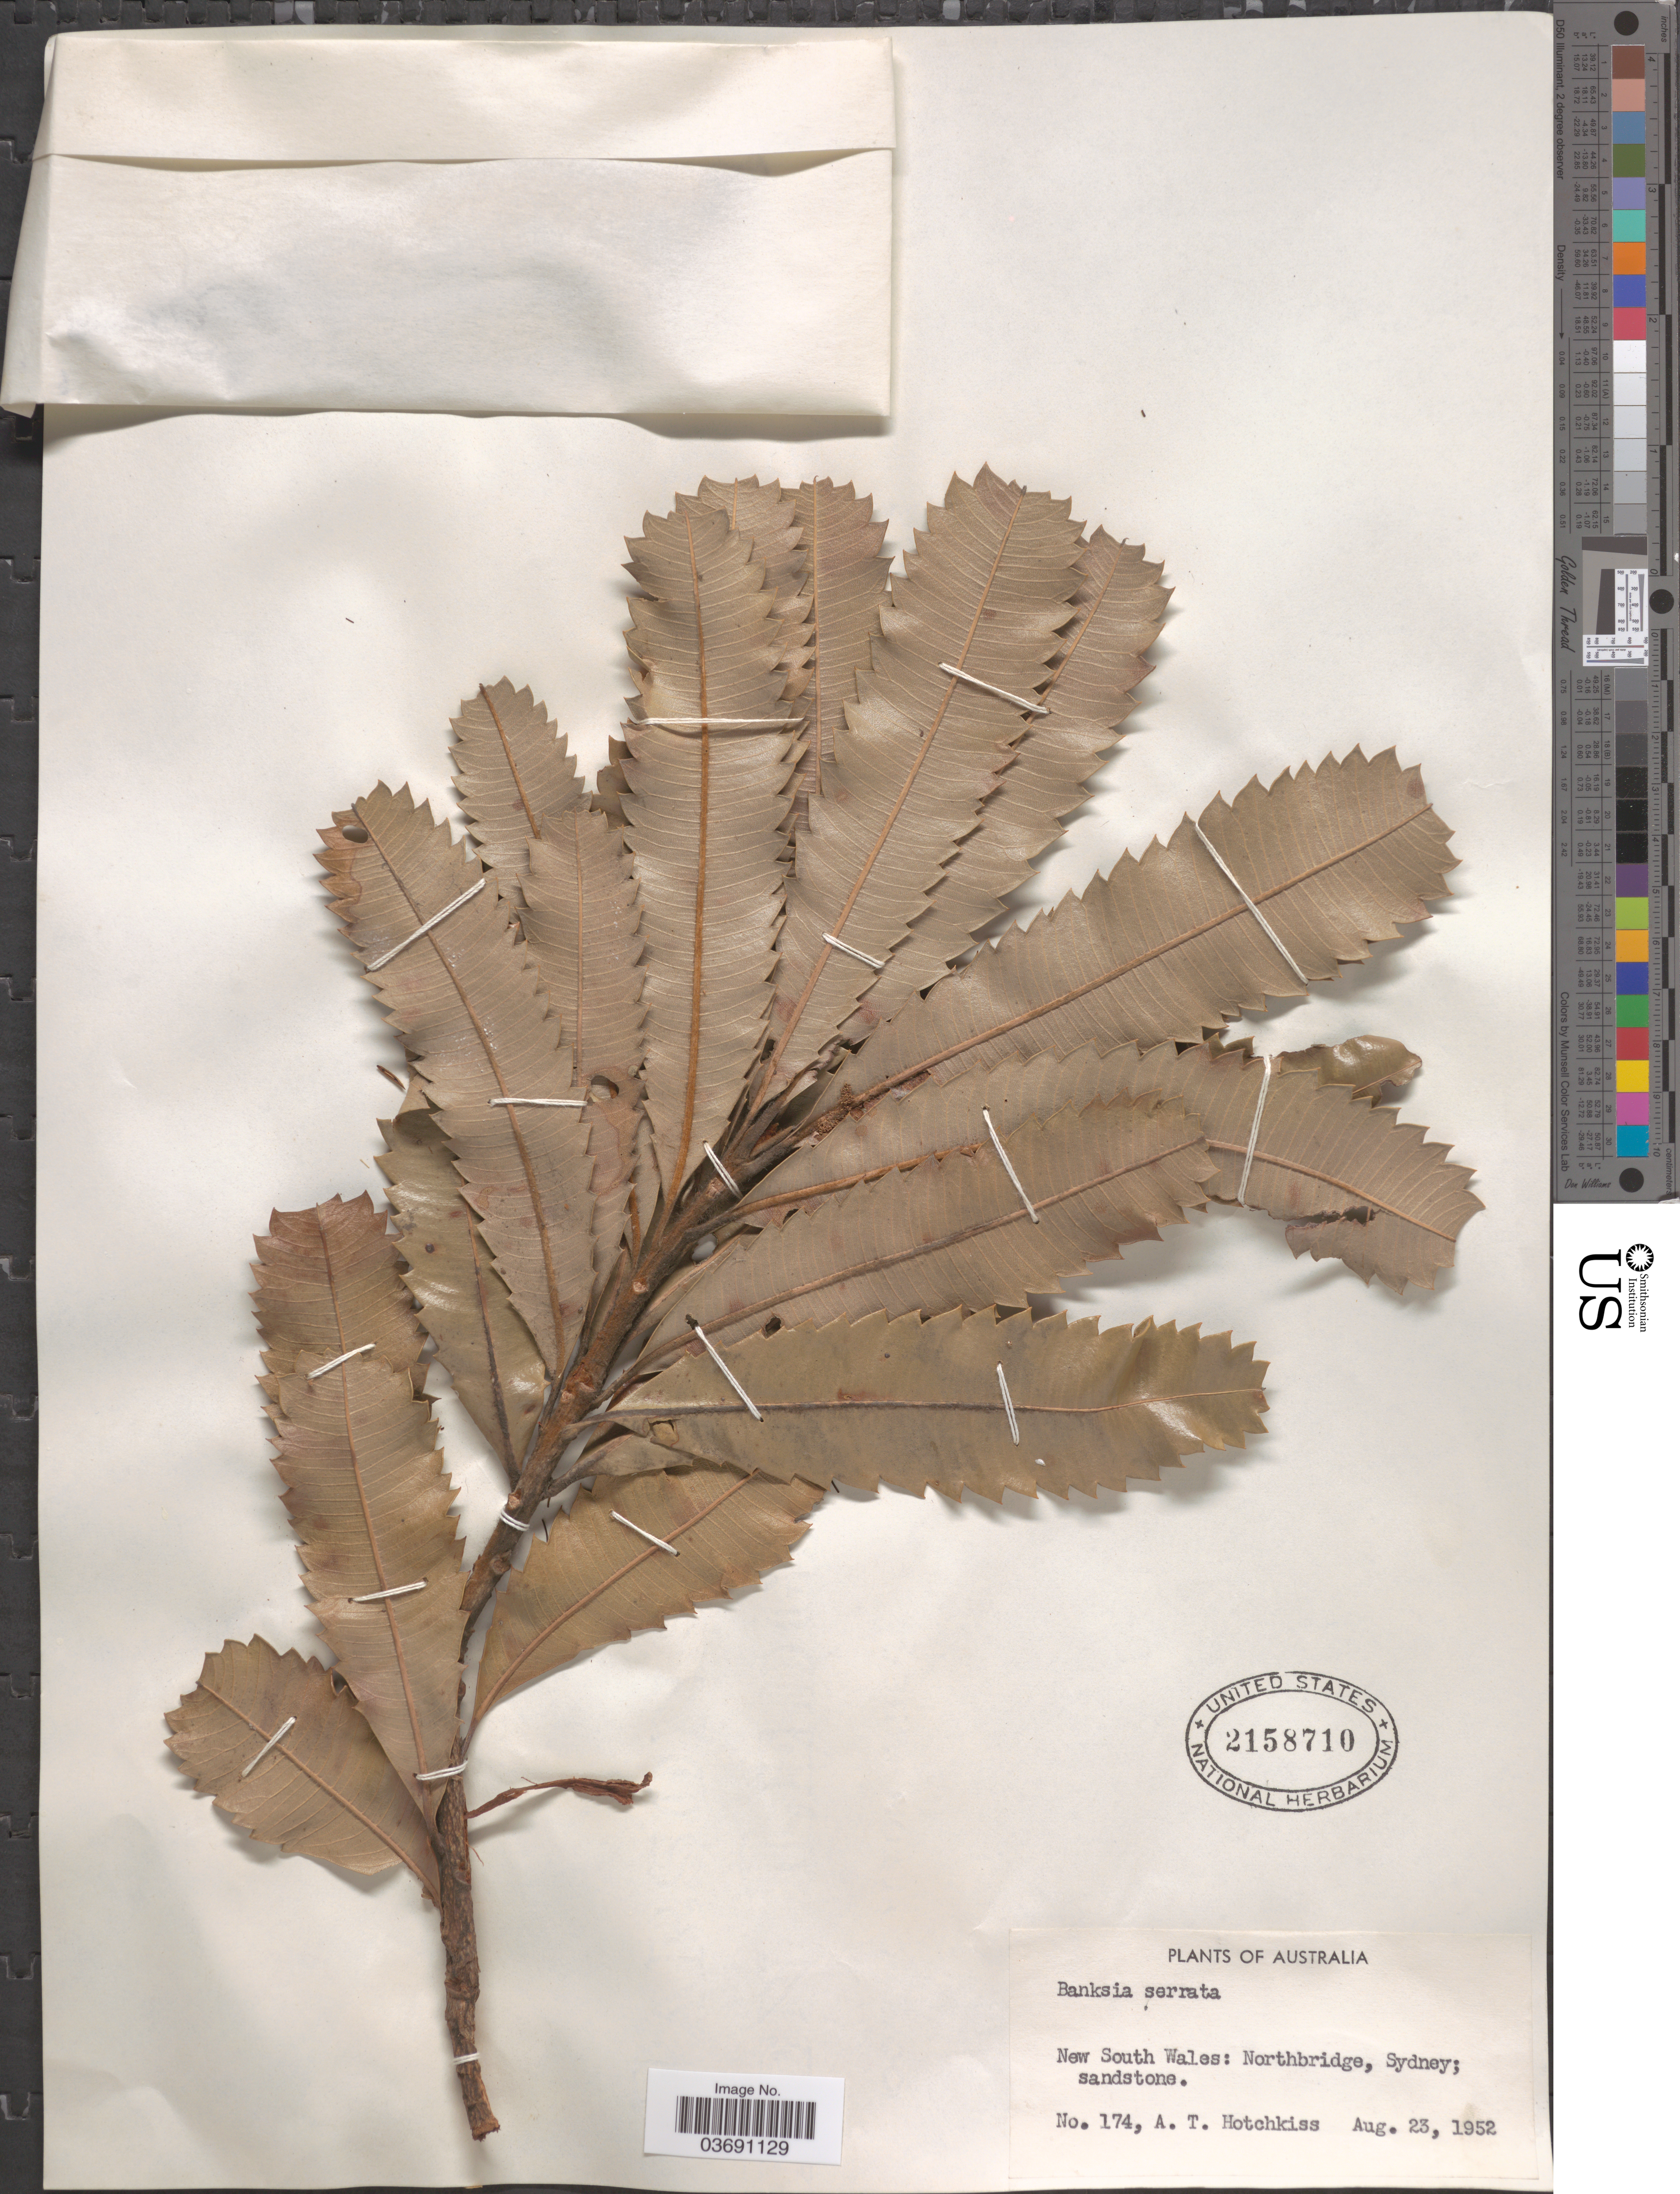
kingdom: Plantae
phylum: Tracheophyta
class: Magnoliopsida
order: Proteales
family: Proteaceae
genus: Banksia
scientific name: Banksia serrata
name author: L. f.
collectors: A. Hotchkiss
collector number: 174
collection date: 1952-08-23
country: Australia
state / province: New South Wales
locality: Northbridge, Sydney.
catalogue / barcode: US 2158710